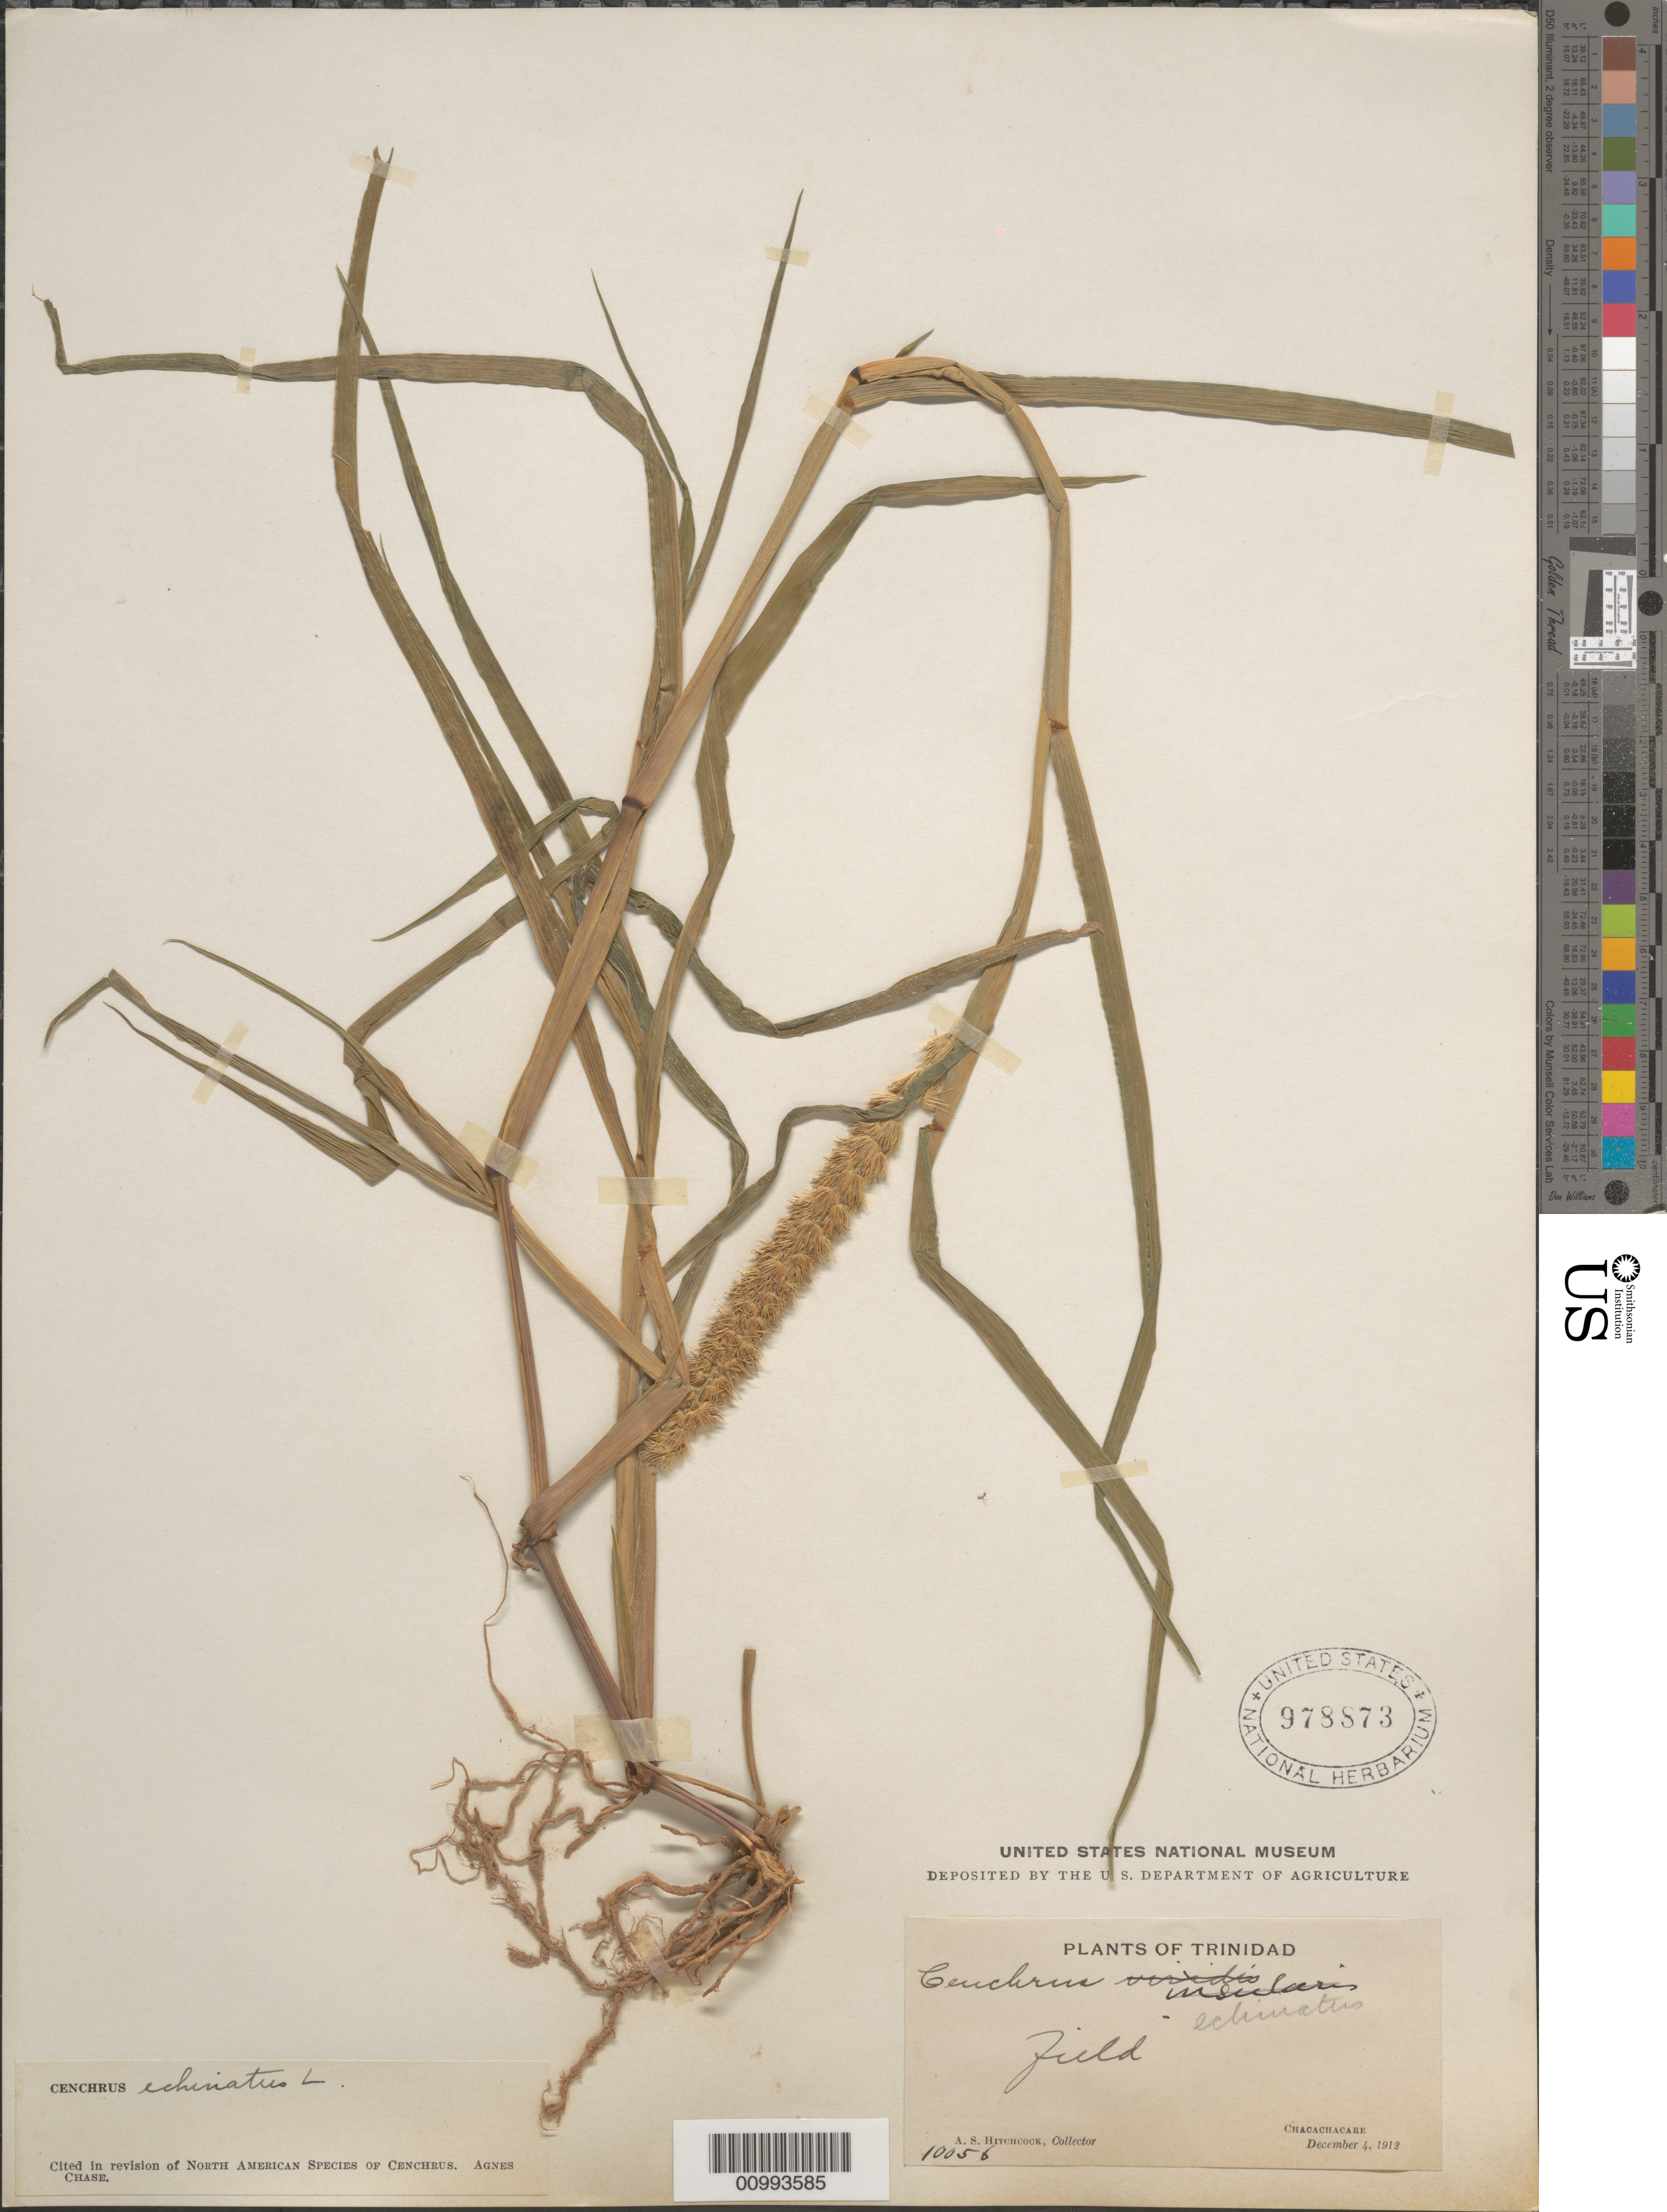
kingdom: Plantae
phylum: Tracheophyta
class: Liliopsida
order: Poales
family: Poaceae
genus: Cenchrus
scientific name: Cenchrus echinatus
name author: L.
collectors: A. S. Hitchcock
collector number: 10056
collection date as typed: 04 Dec 1912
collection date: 1912-12-04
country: Trinidad and Tobago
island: Chacachacare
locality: Chacachacare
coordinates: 0 N, 0 E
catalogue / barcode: US 978873